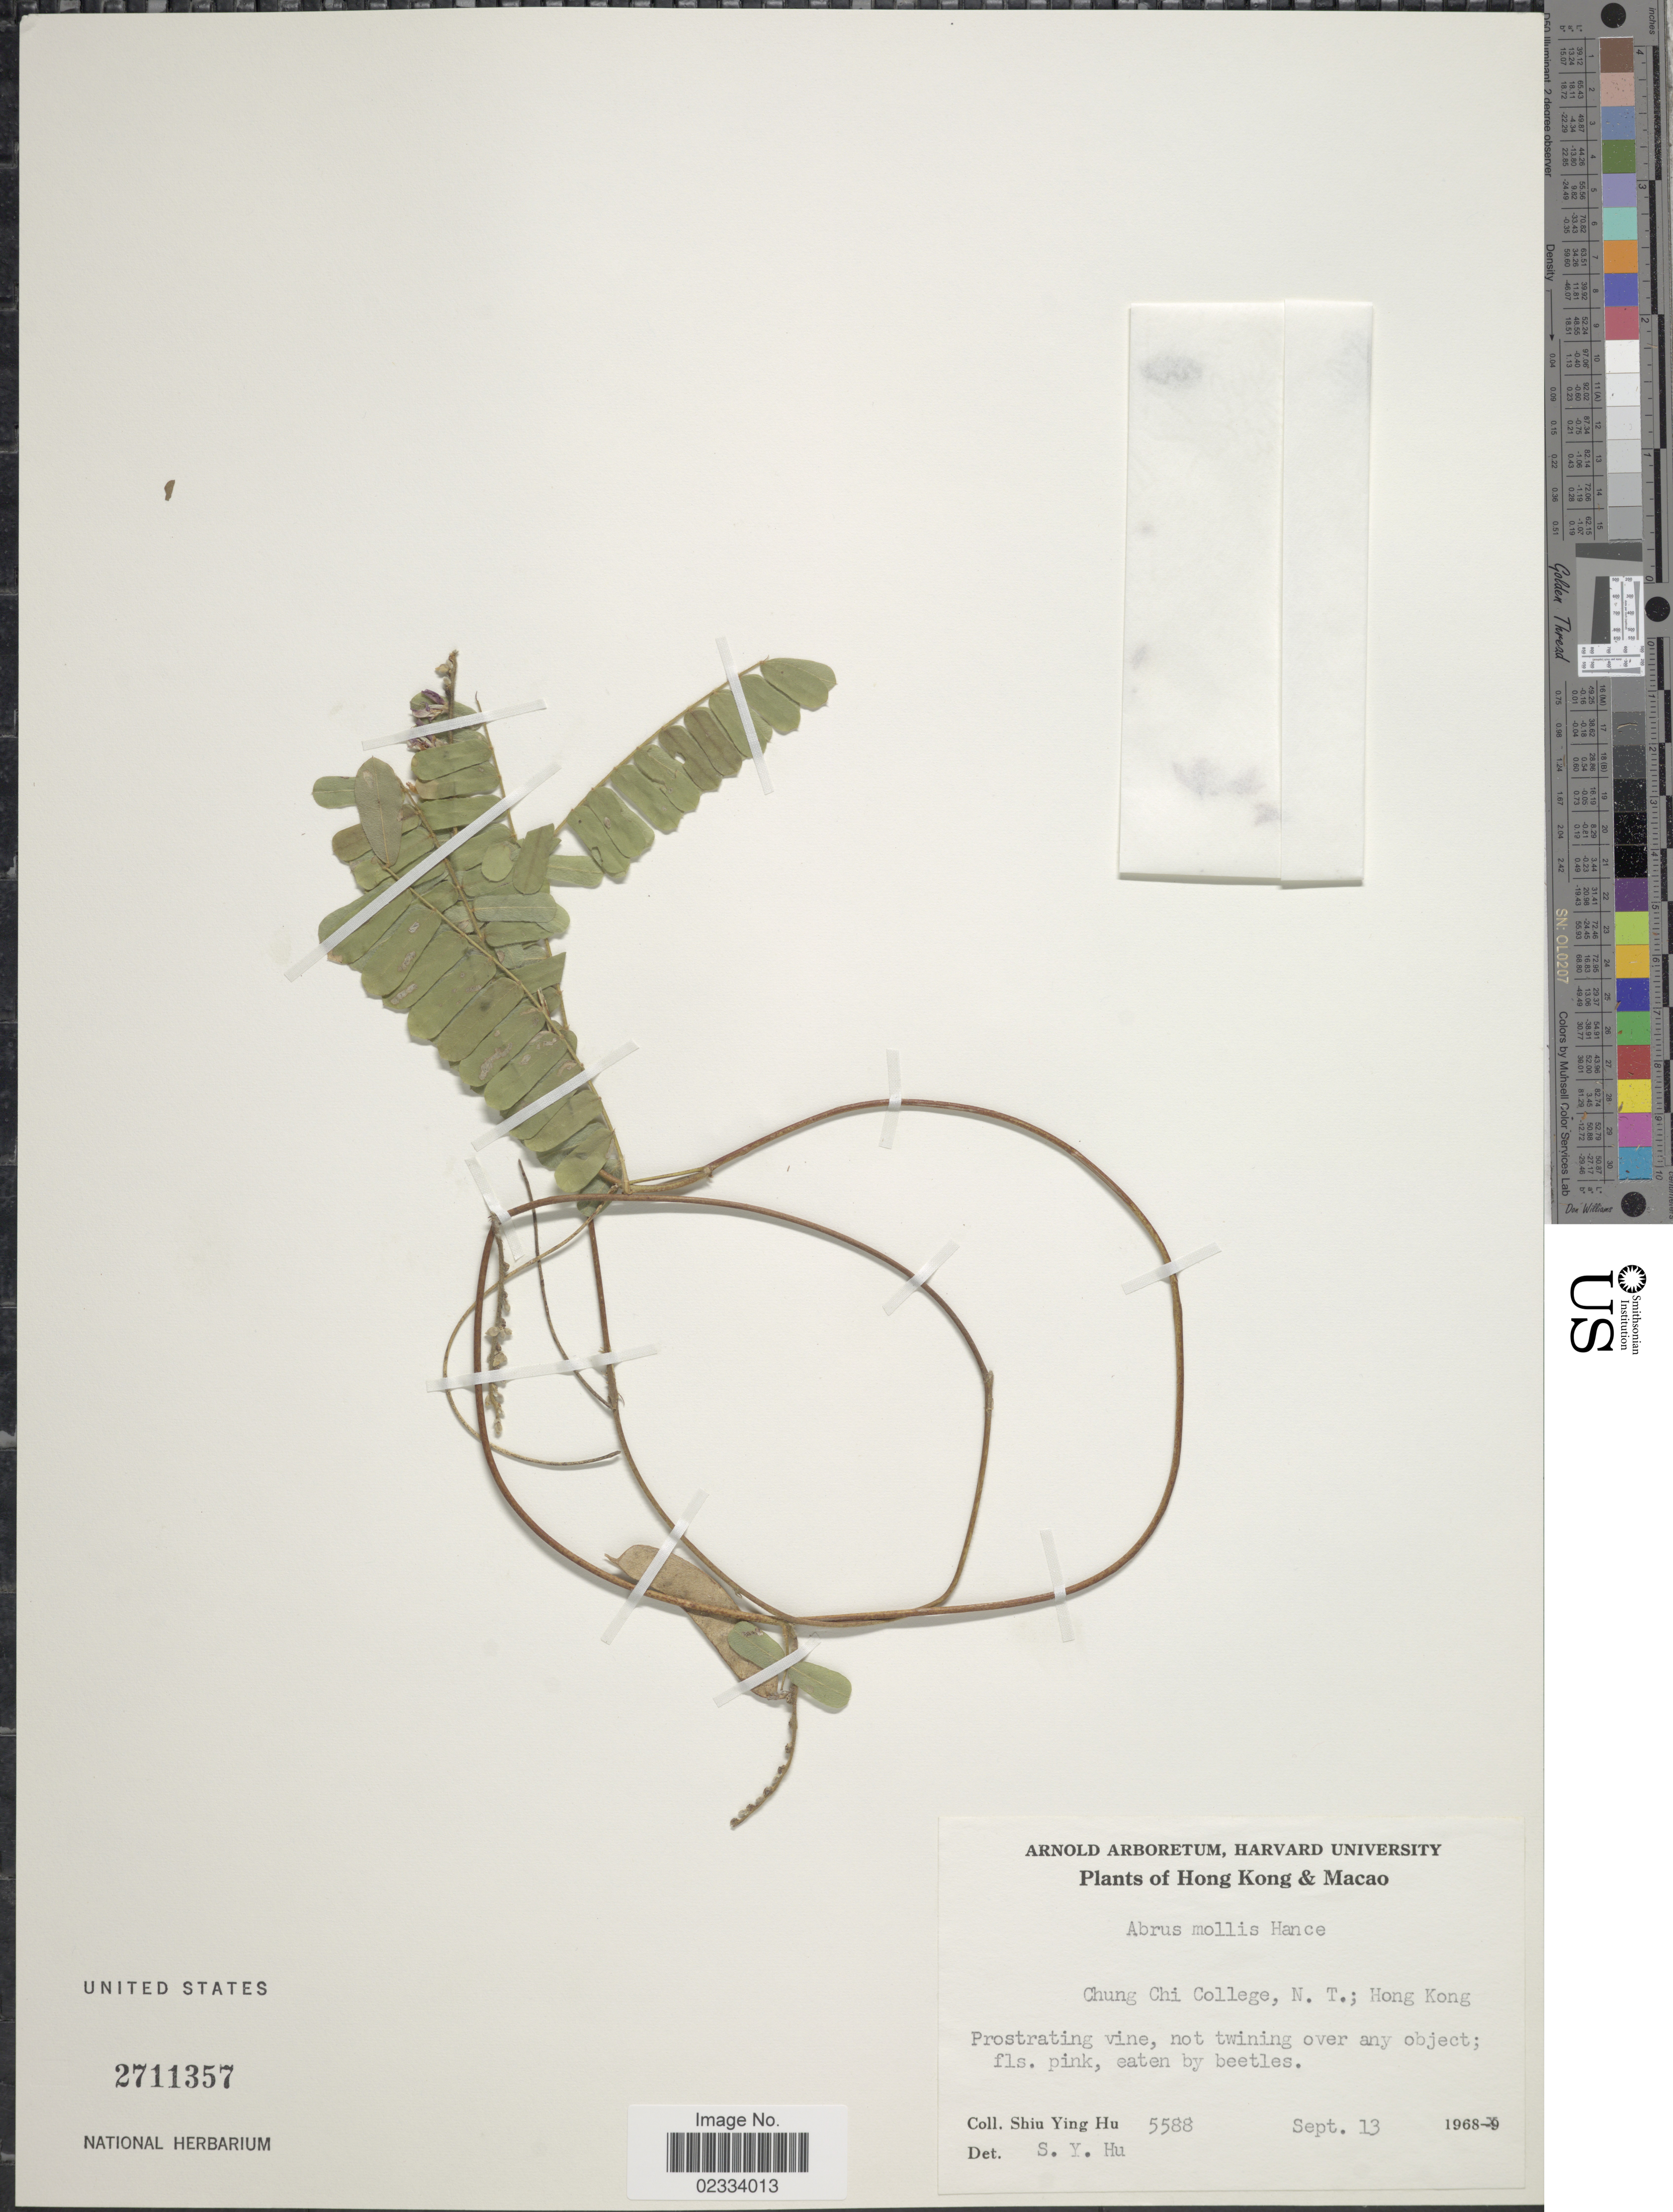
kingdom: Plantae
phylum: Tracheophyta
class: Magnoliopsida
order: Fabales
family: Fabaceae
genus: Abrus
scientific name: Abrus mollis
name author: Hance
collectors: S. Y. Hu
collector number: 5588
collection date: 1968-09-13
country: China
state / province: Hong Kong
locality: Macao. Chung Chi College, N. T.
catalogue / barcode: US 2711357